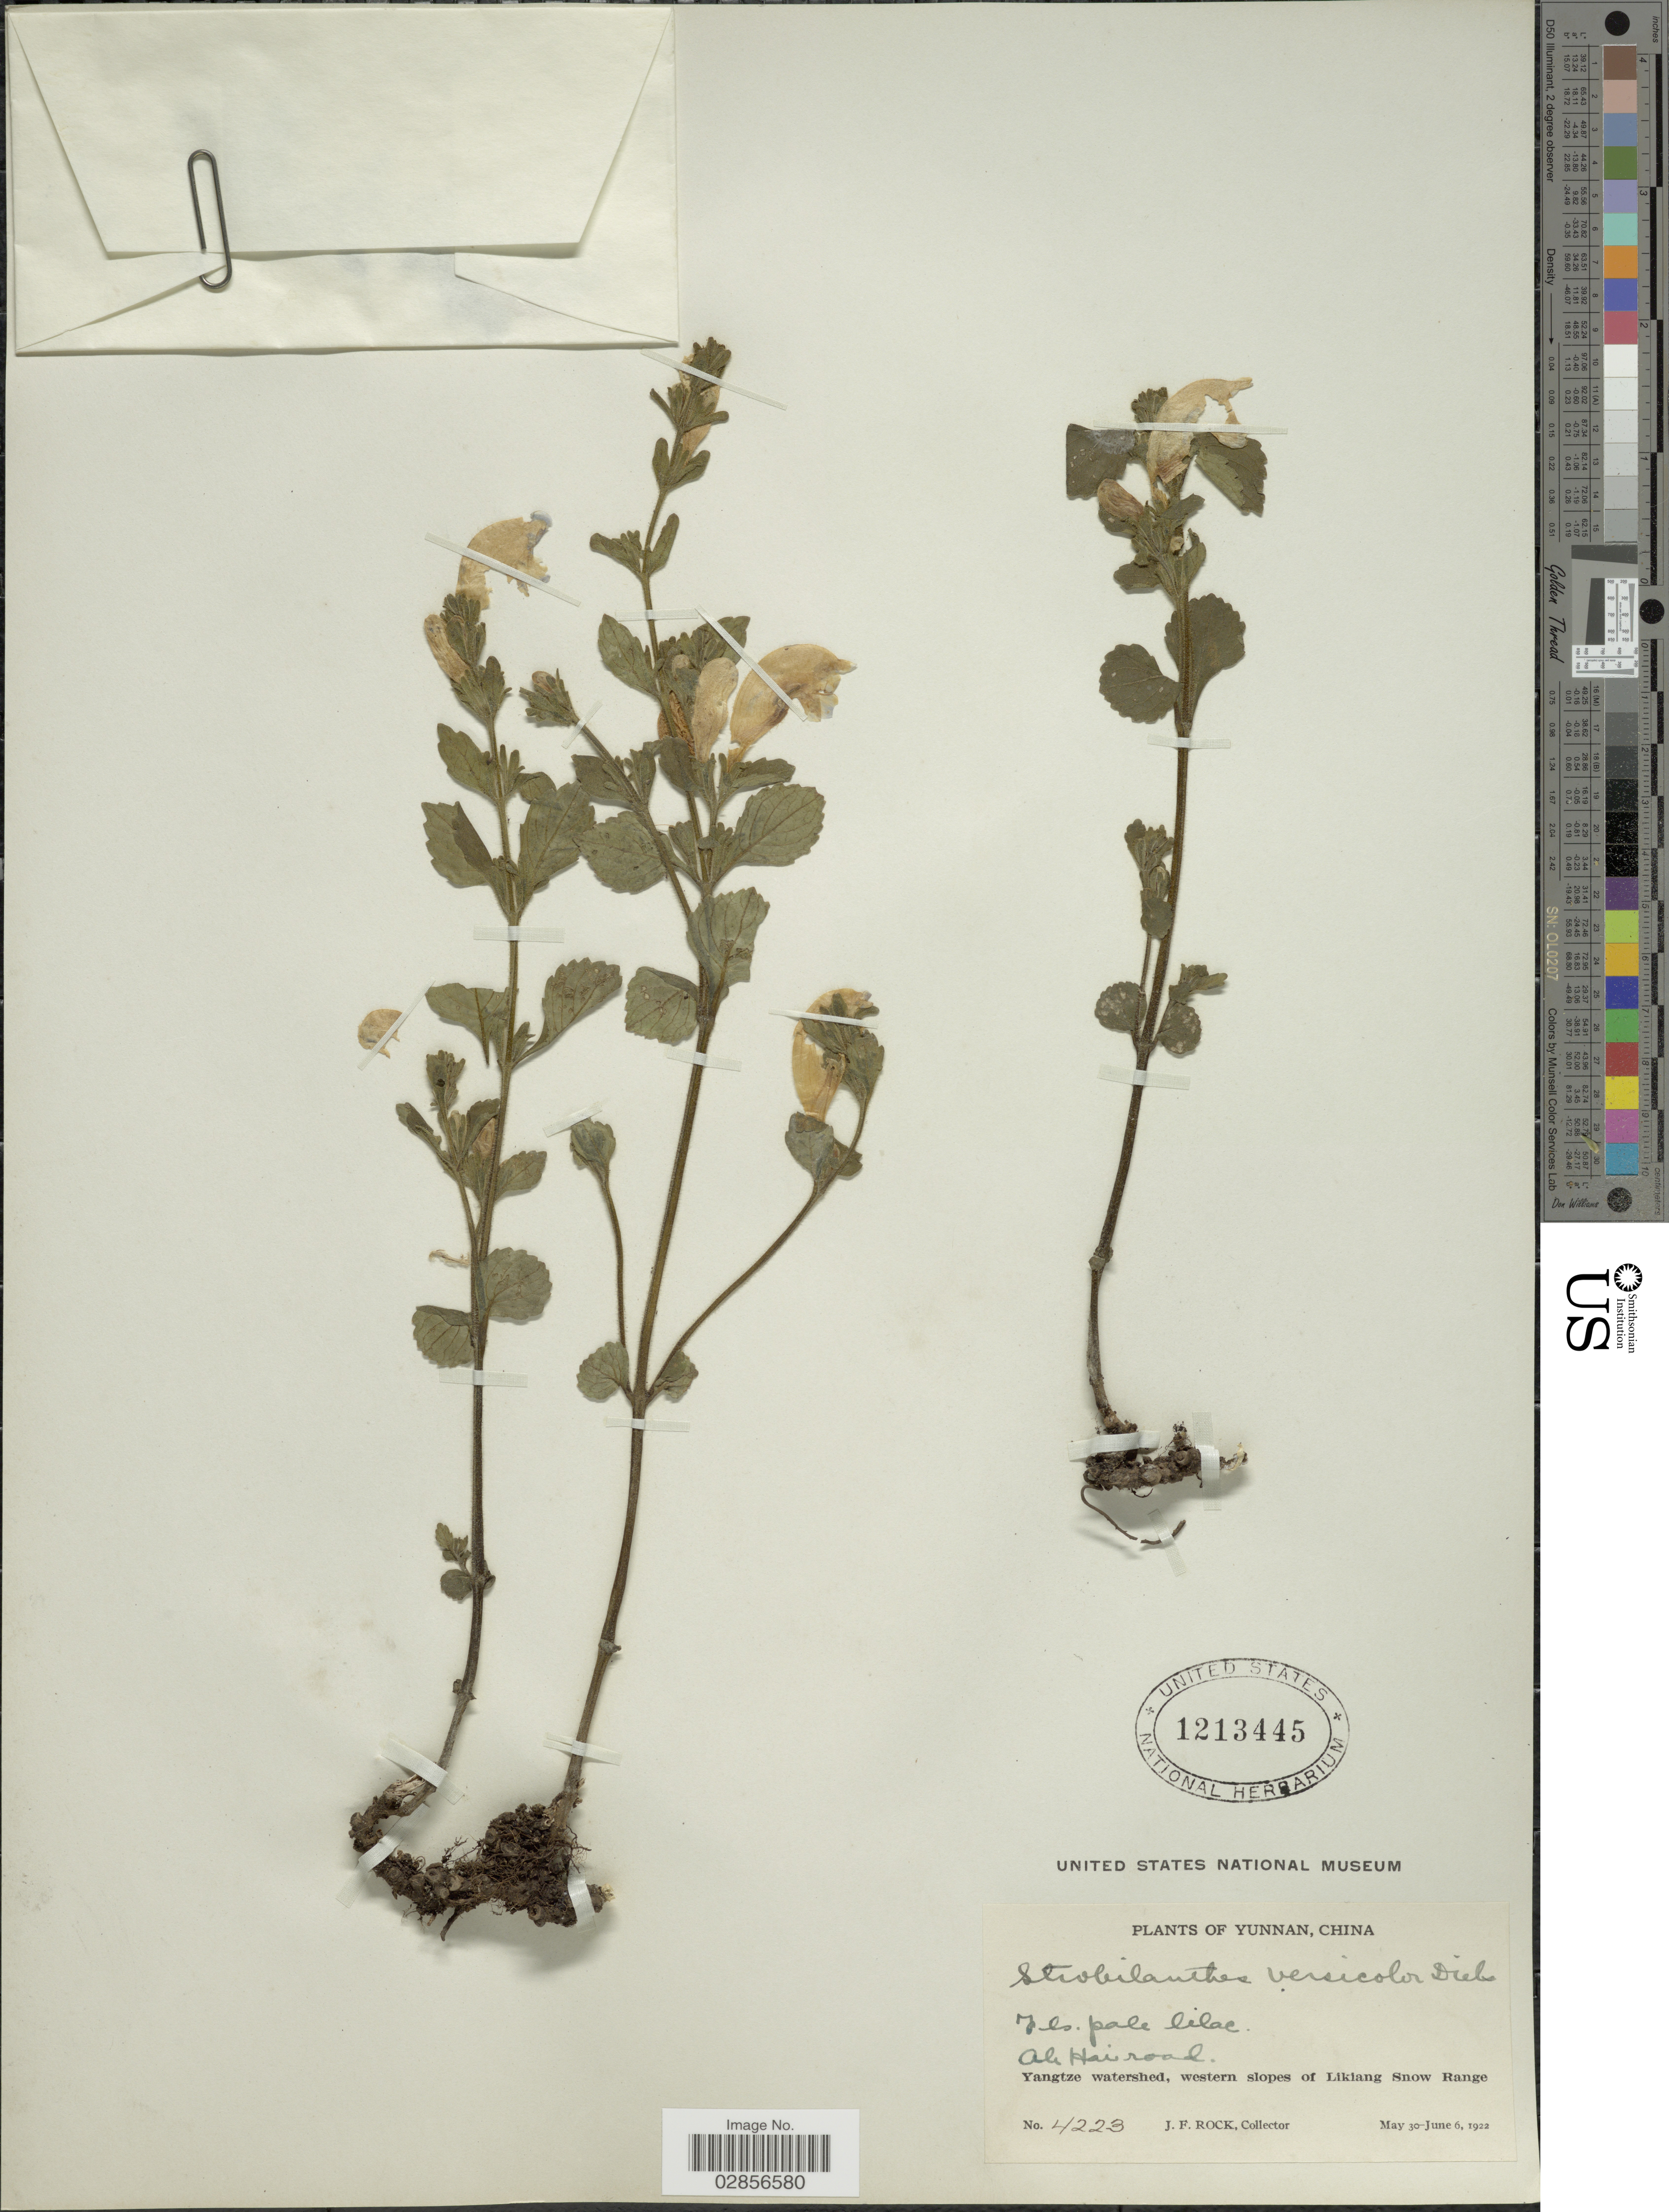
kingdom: Plantae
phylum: Tracheophyta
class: Magnoliopsida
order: Lamiales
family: Acanthaceae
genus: Strobilanthes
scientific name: Strobilanthes versicolor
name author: Diels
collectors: J. Rock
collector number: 4223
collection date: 1922-05-30/1922-06-06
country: China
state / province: Yunnan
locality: Yangtze watershed, western slopes of Likiang Snow Range.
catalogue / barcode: US 1213445